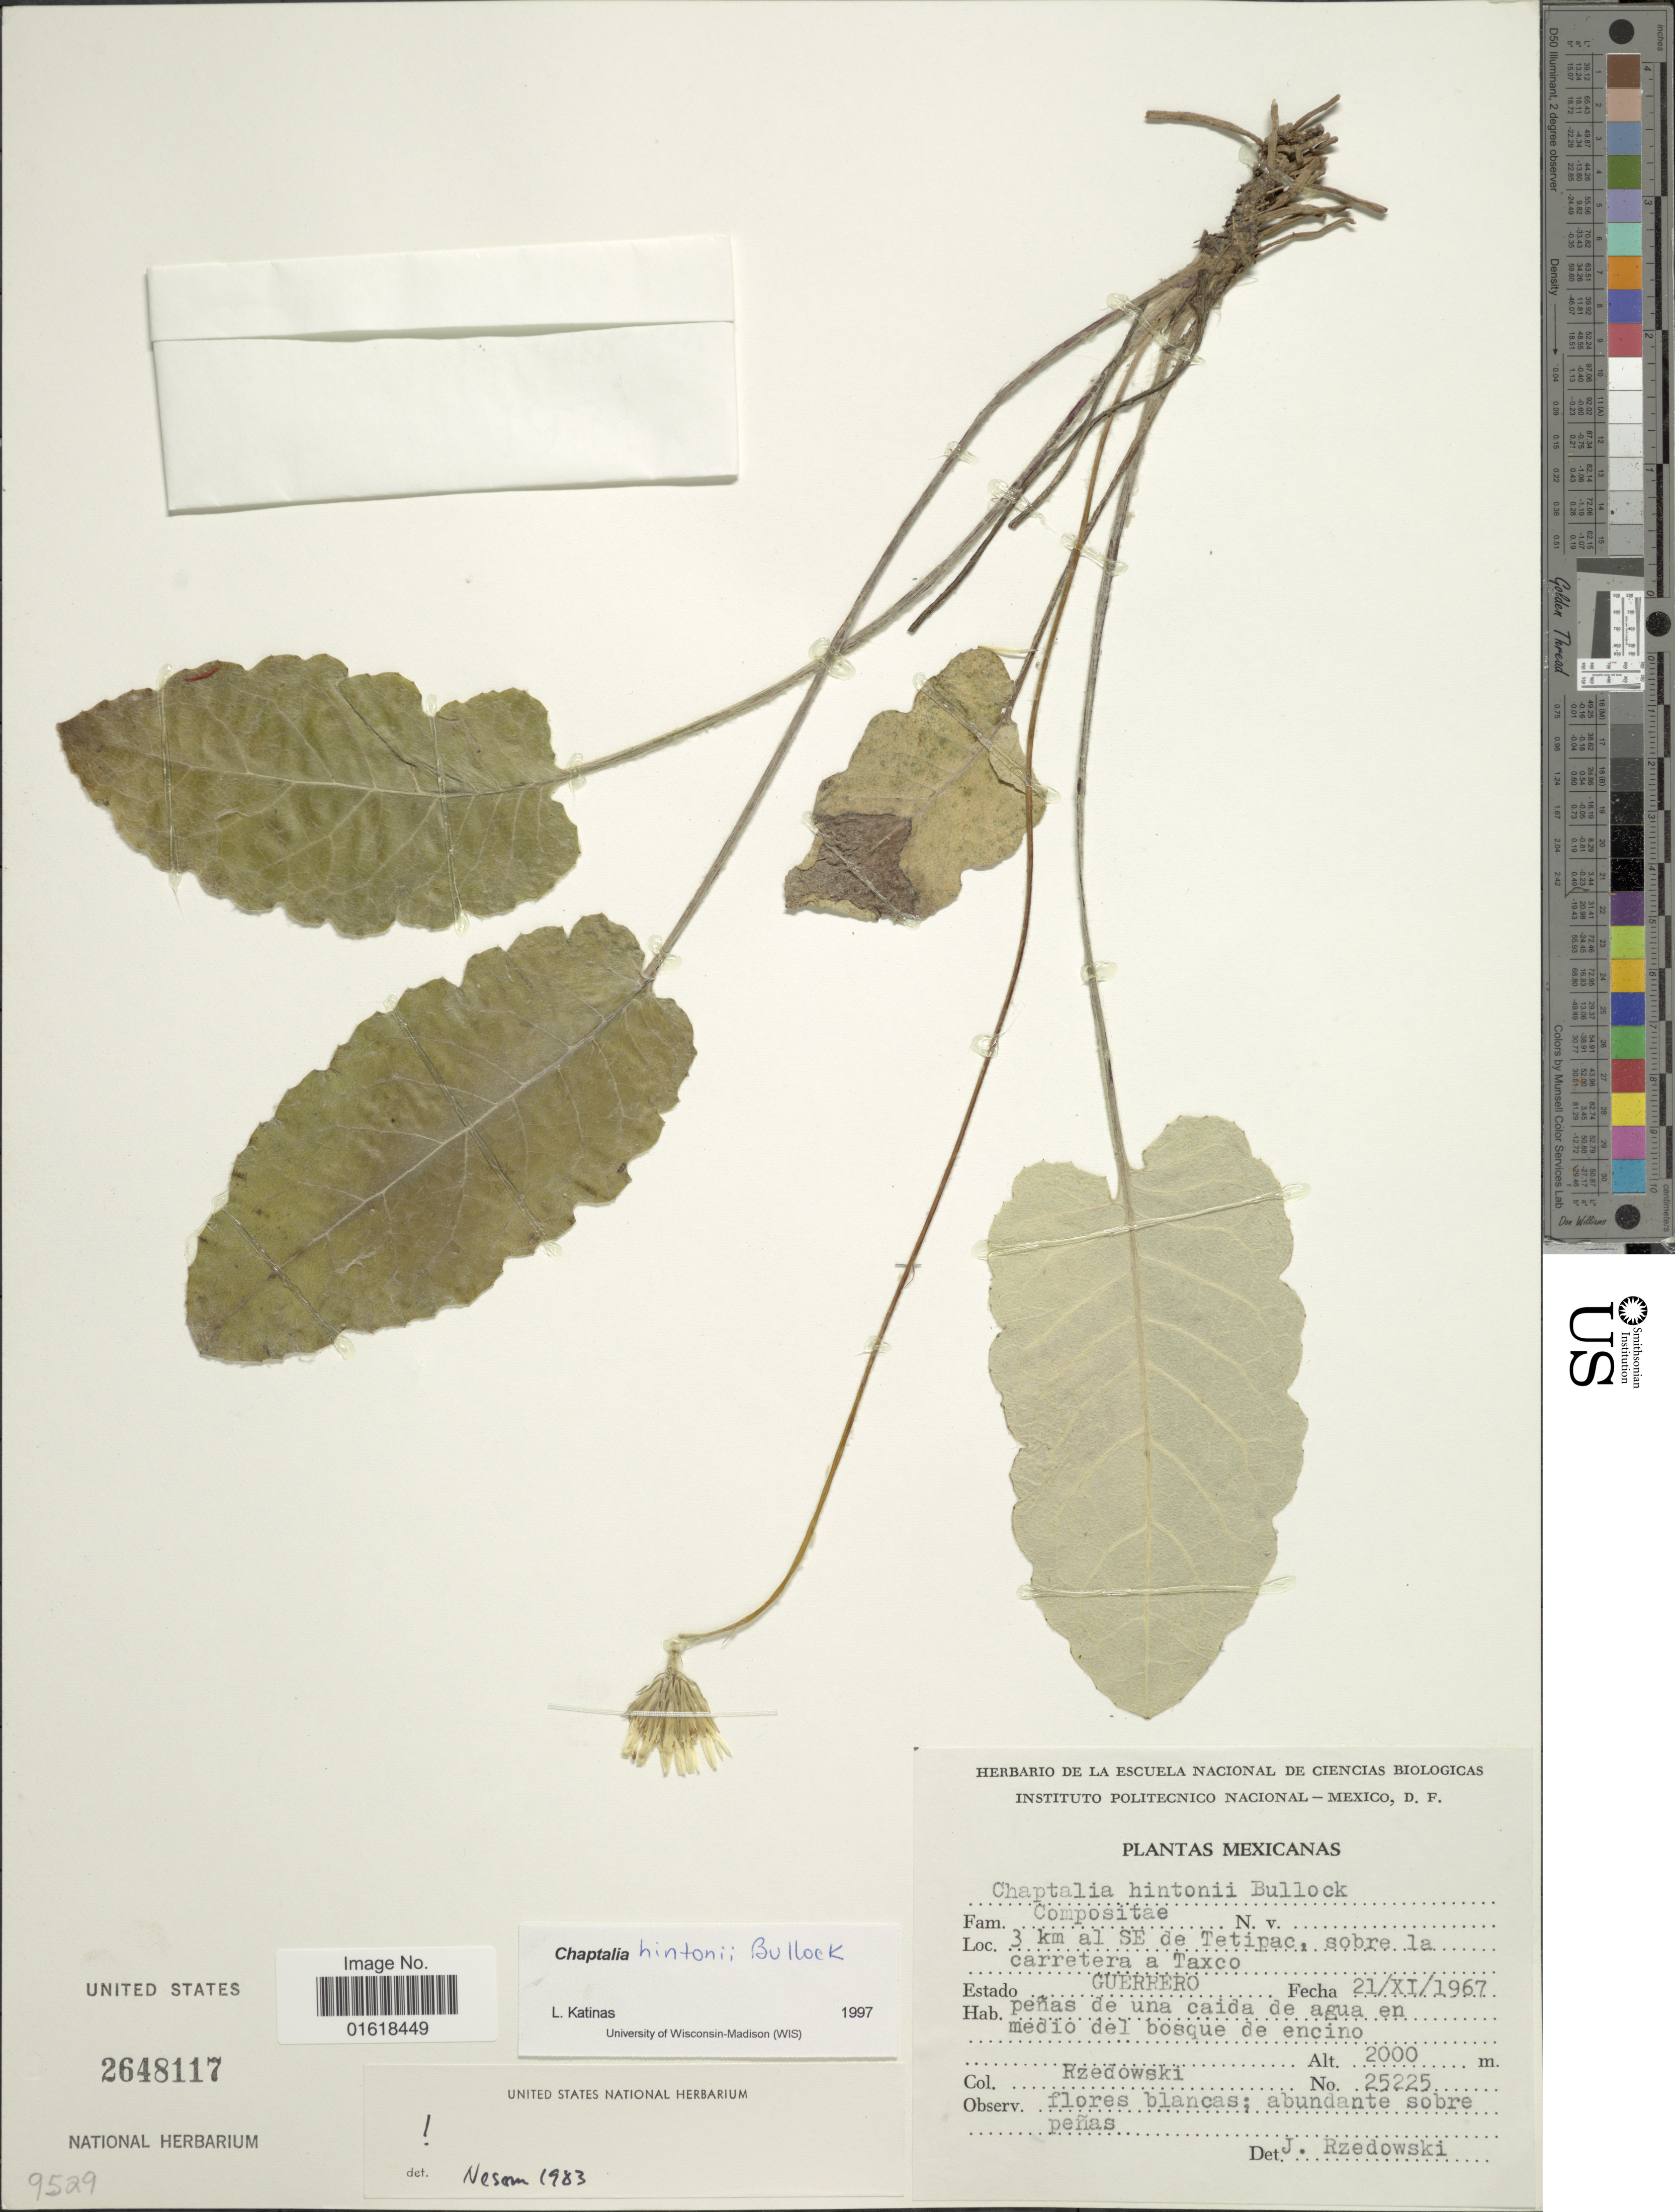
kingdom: Plantae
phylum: Tracheophyta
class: Magnoliopsida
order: Asterales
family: Asteraceae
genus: Chaptalia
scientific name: Chaptalia hintoni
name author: Bullock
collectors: Rzedowski, --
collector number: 25225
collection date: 1967-11-21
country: Mexico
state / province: Guerrero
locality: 3 km al SE de Tetipac, sobre la carretera a Taxco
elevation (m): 2000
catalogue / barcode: US 2648117